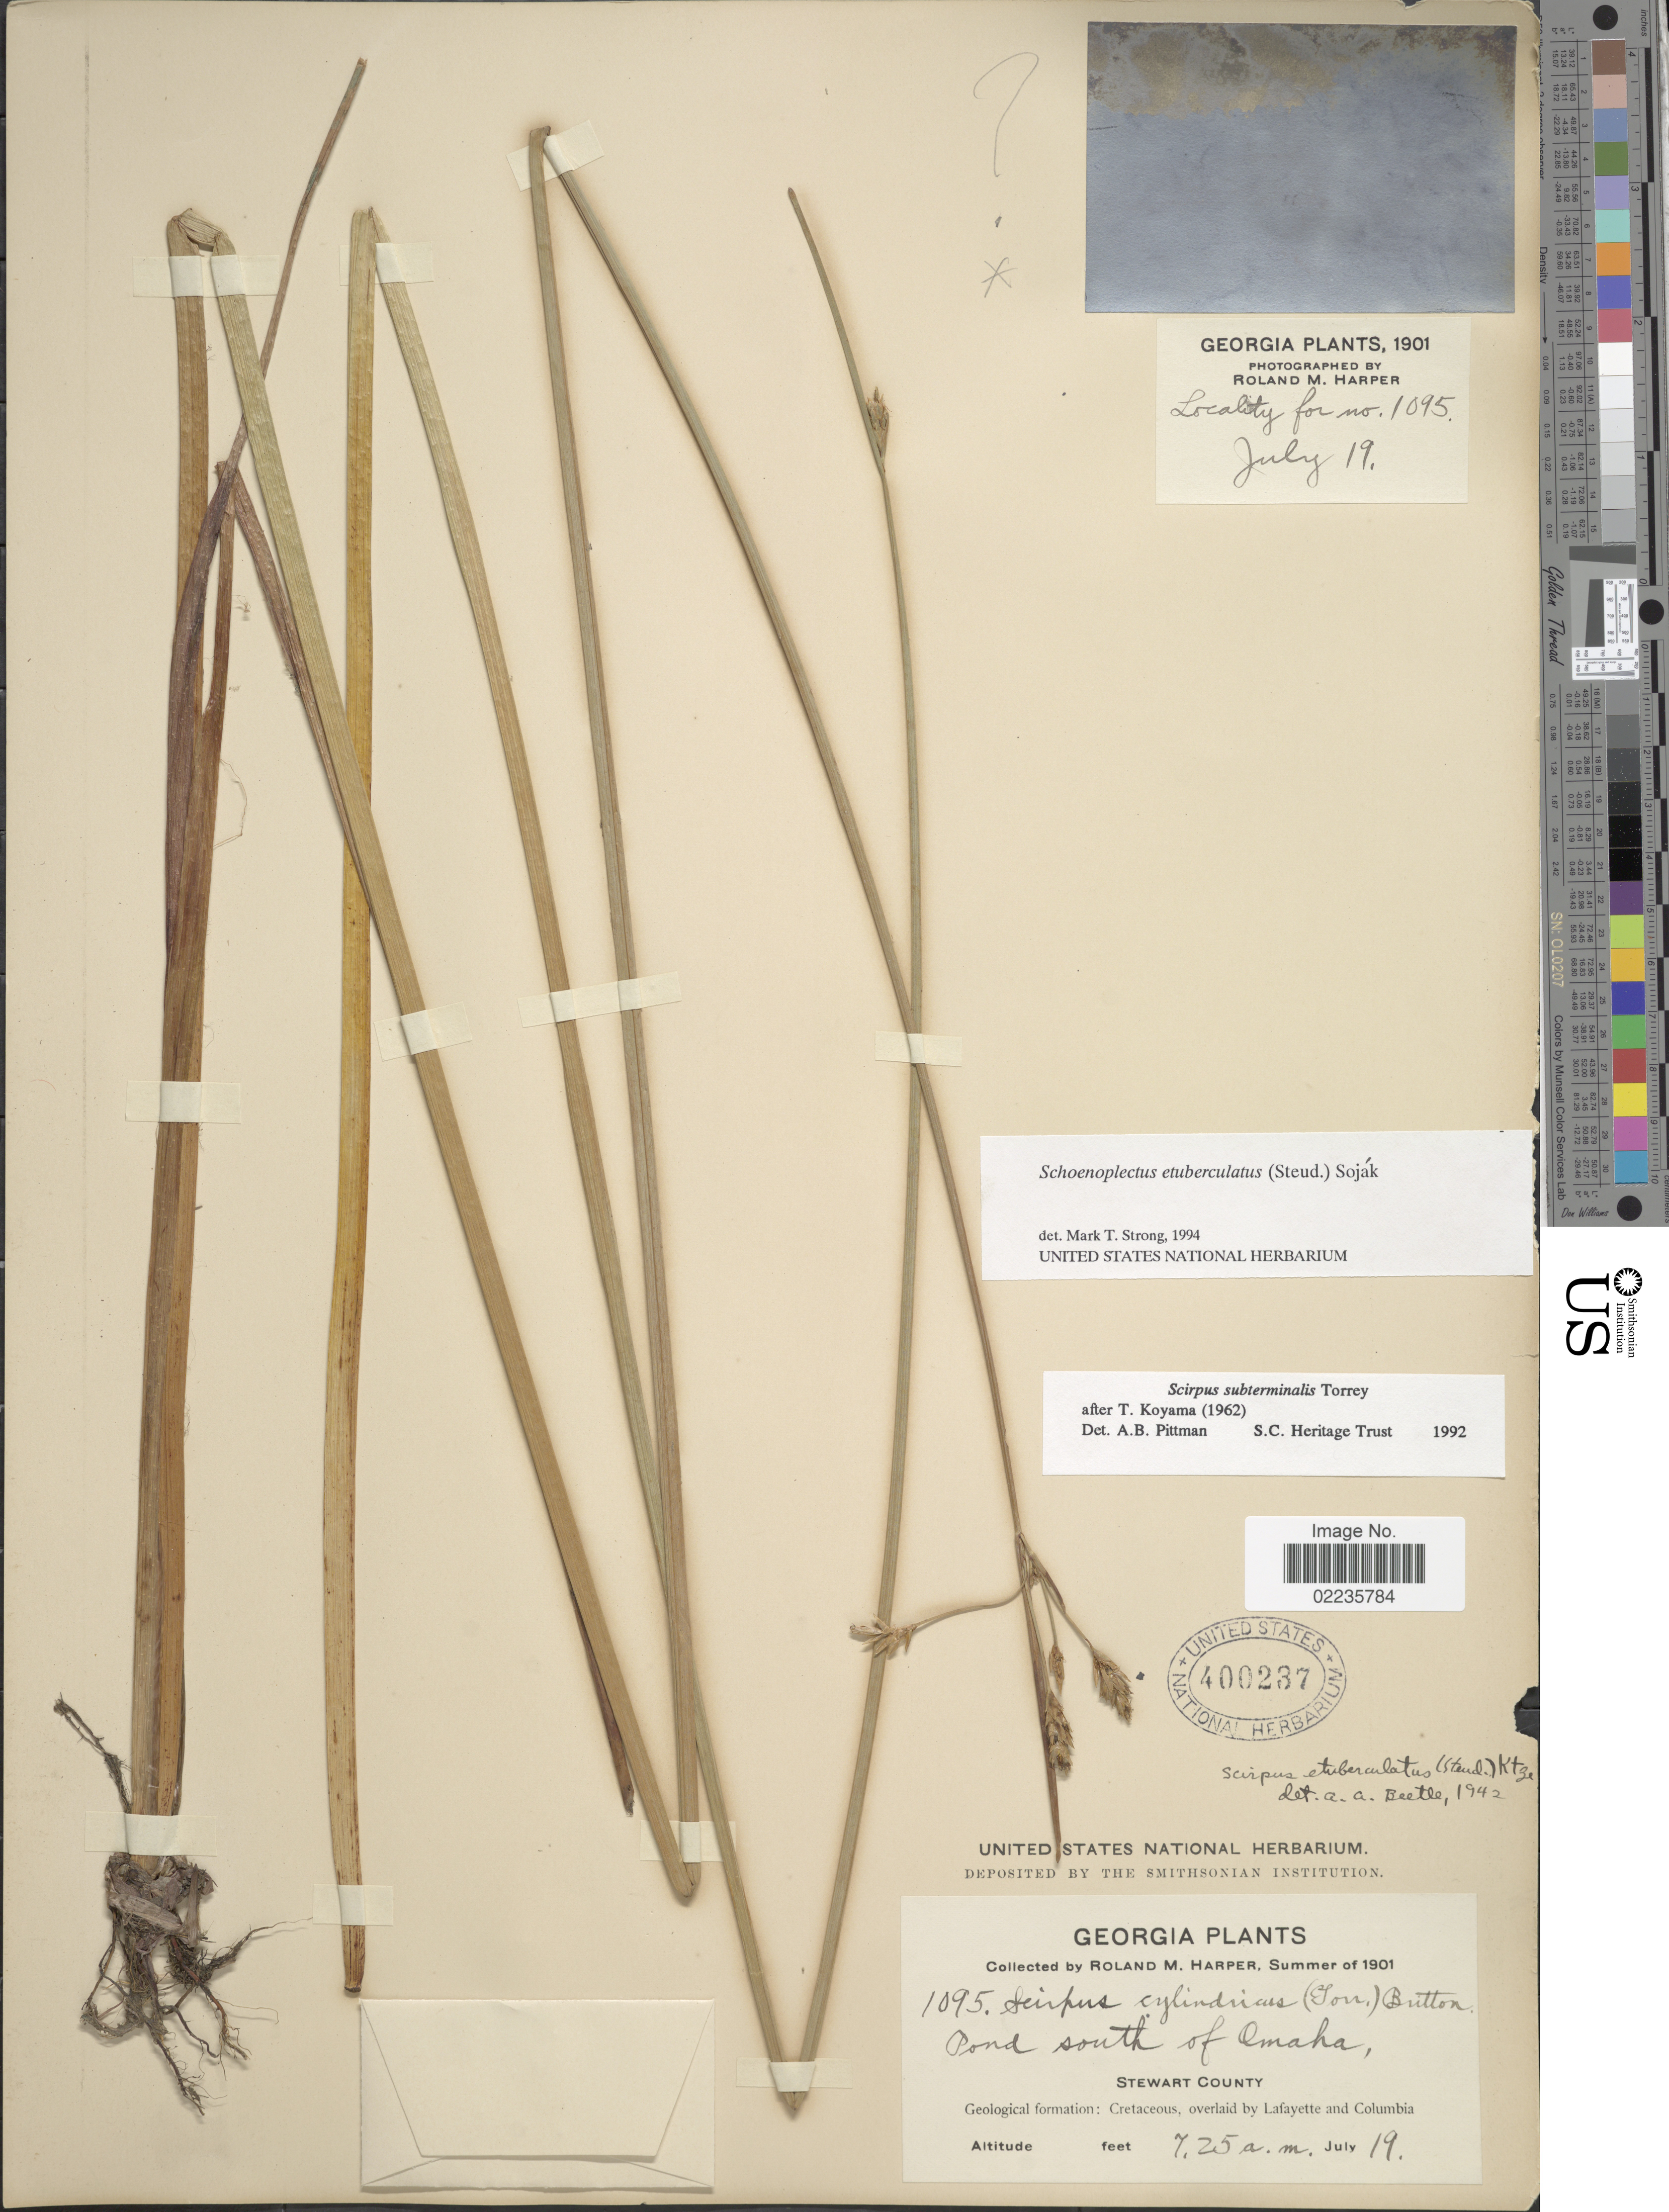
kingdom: Plantae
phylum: Tracheophyta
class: Liliopsida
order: Poales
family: Cyperaceae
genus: Schoenoplectus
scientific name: Schoenoplectus etuberculatus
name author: (Steud.) Soják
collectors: R. M. Harper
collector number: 1095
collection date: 1901-07-19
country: United States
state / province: Georgia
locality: Pond south of Omaha, Stewart County. Geological formation: Cretaceous, overlaid by Lafayette and Columbia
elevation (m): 725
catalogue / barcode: US 400237